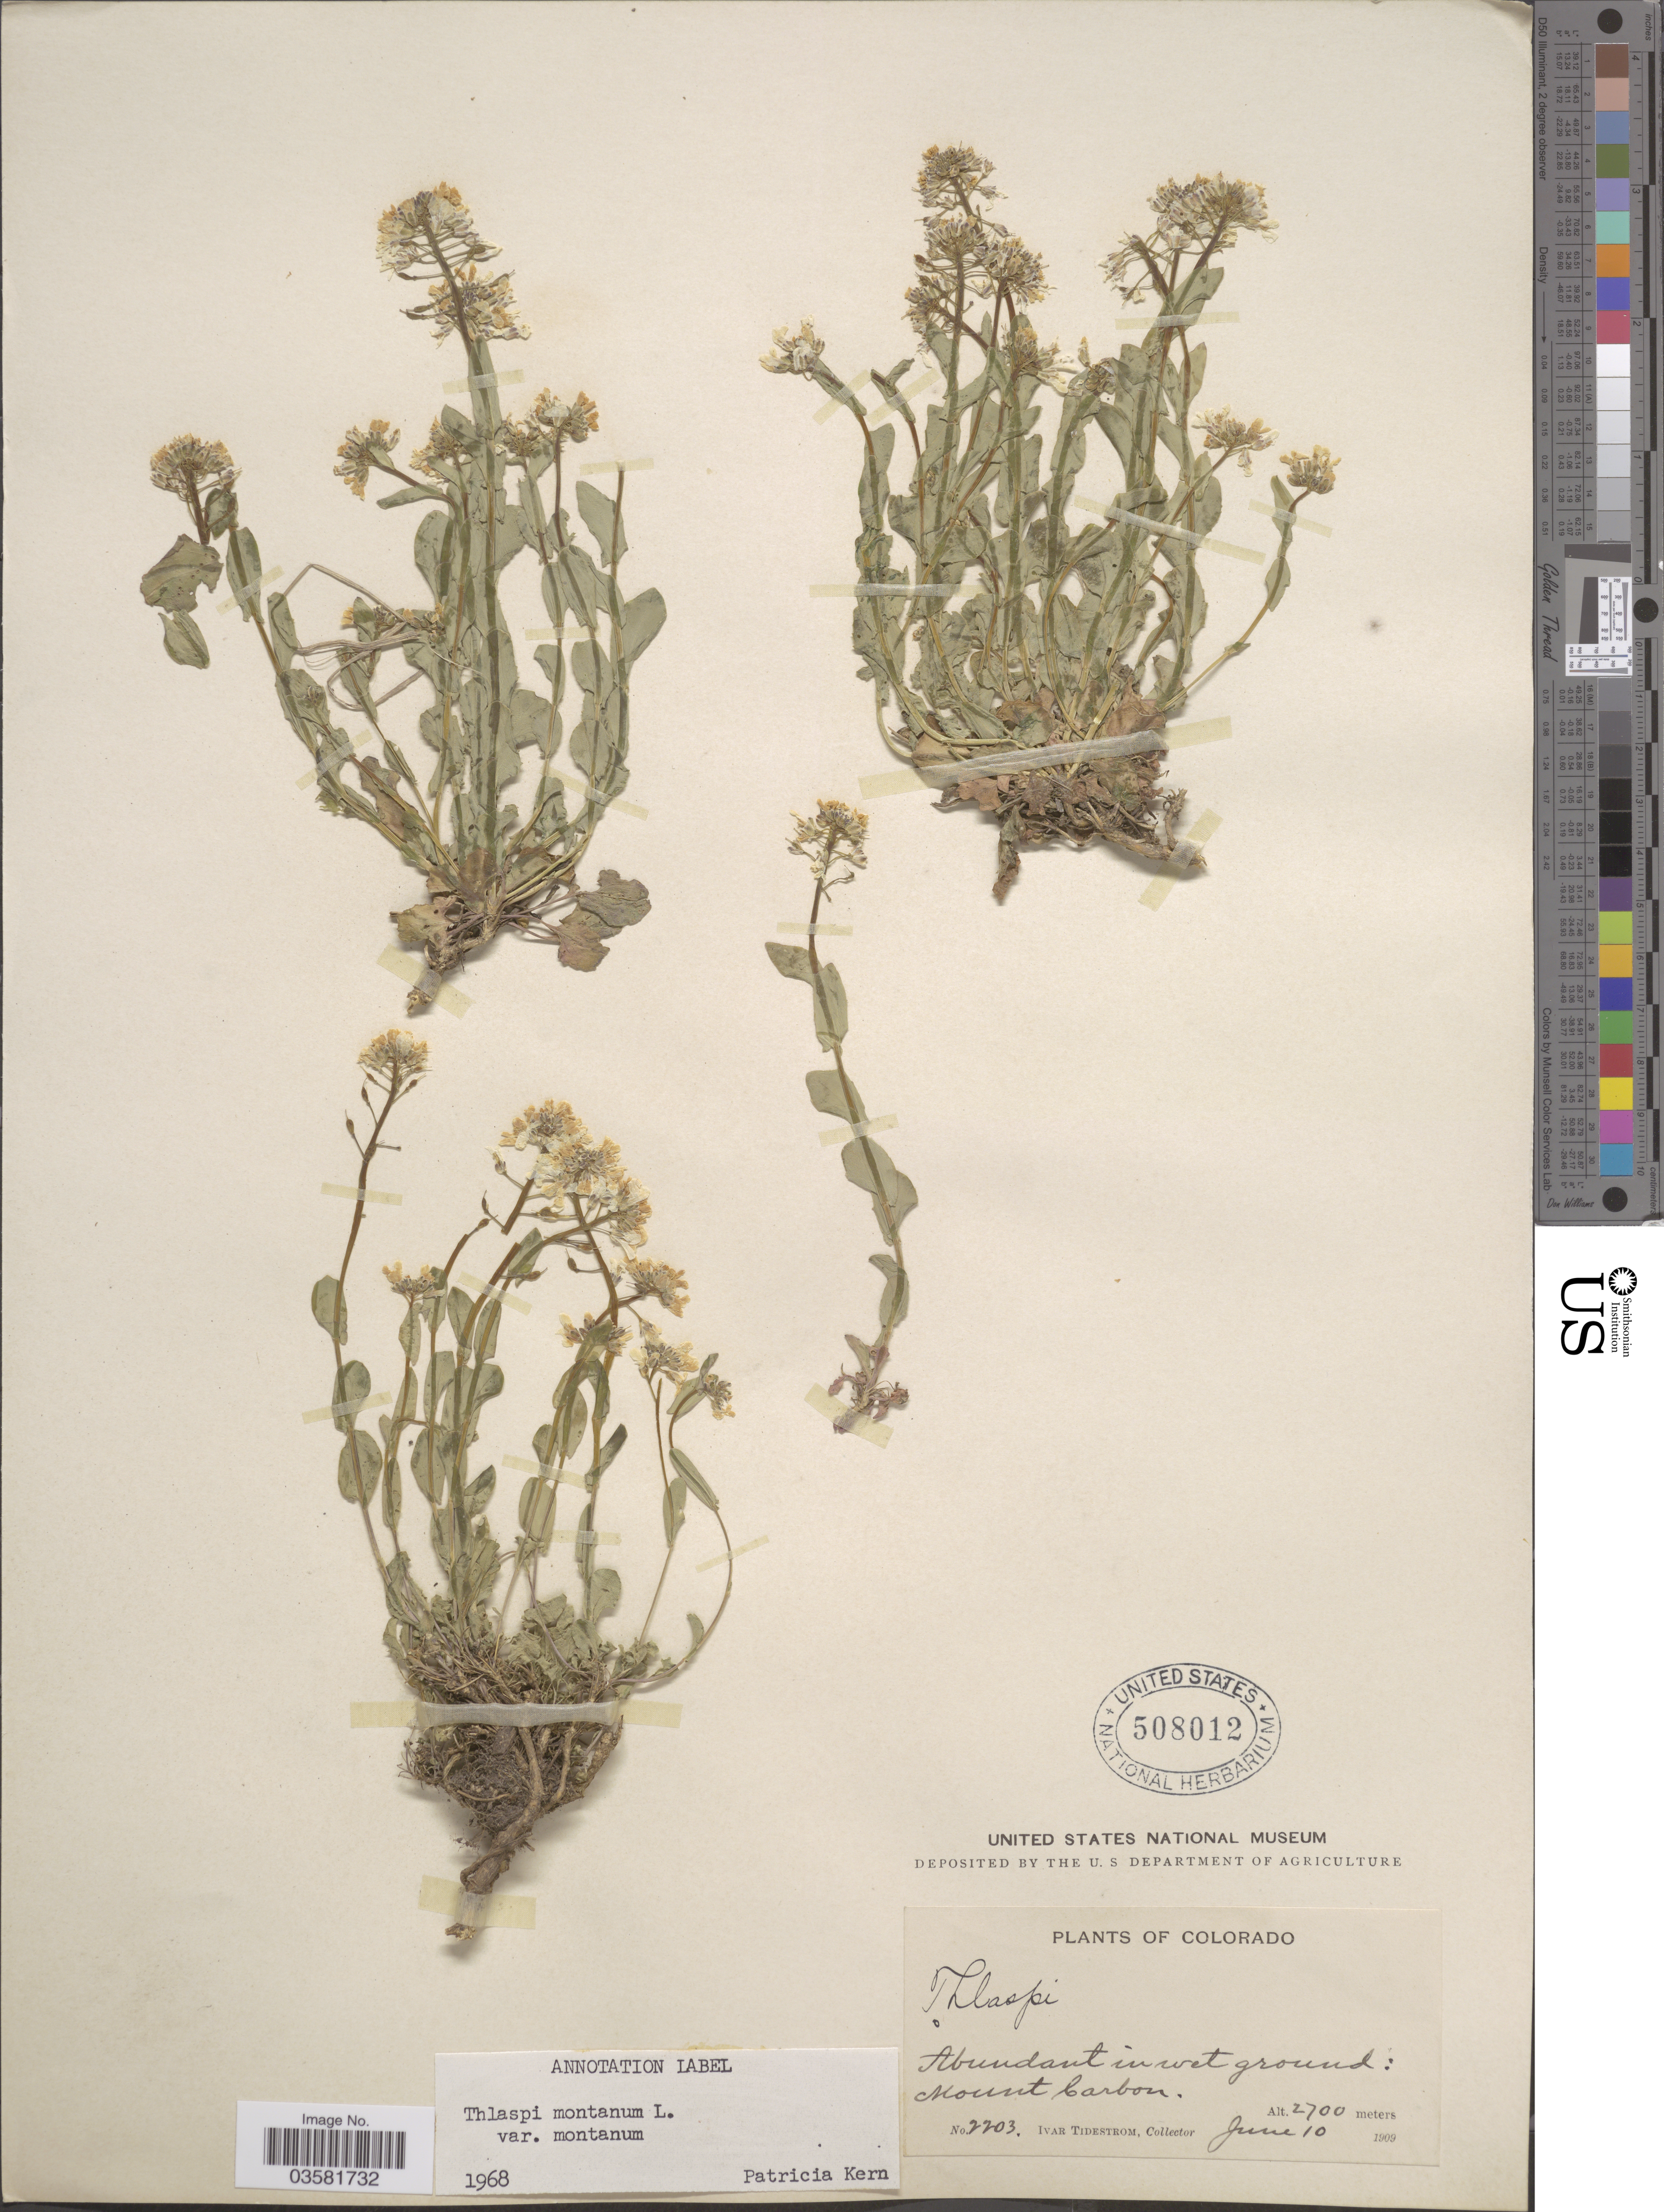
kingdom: Plantae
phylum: Tracheophyta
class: Magnoliopsida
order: Brassicales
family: Brassicaceae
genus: Thlaspi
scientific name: Thlaspi montanum var. montanum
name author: L.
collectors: I. F. Tidestrom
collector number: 2203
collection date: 1909-06-10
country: United States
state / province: Colorado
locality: Mount Carbon.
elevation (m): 2700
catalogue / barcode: US 508012